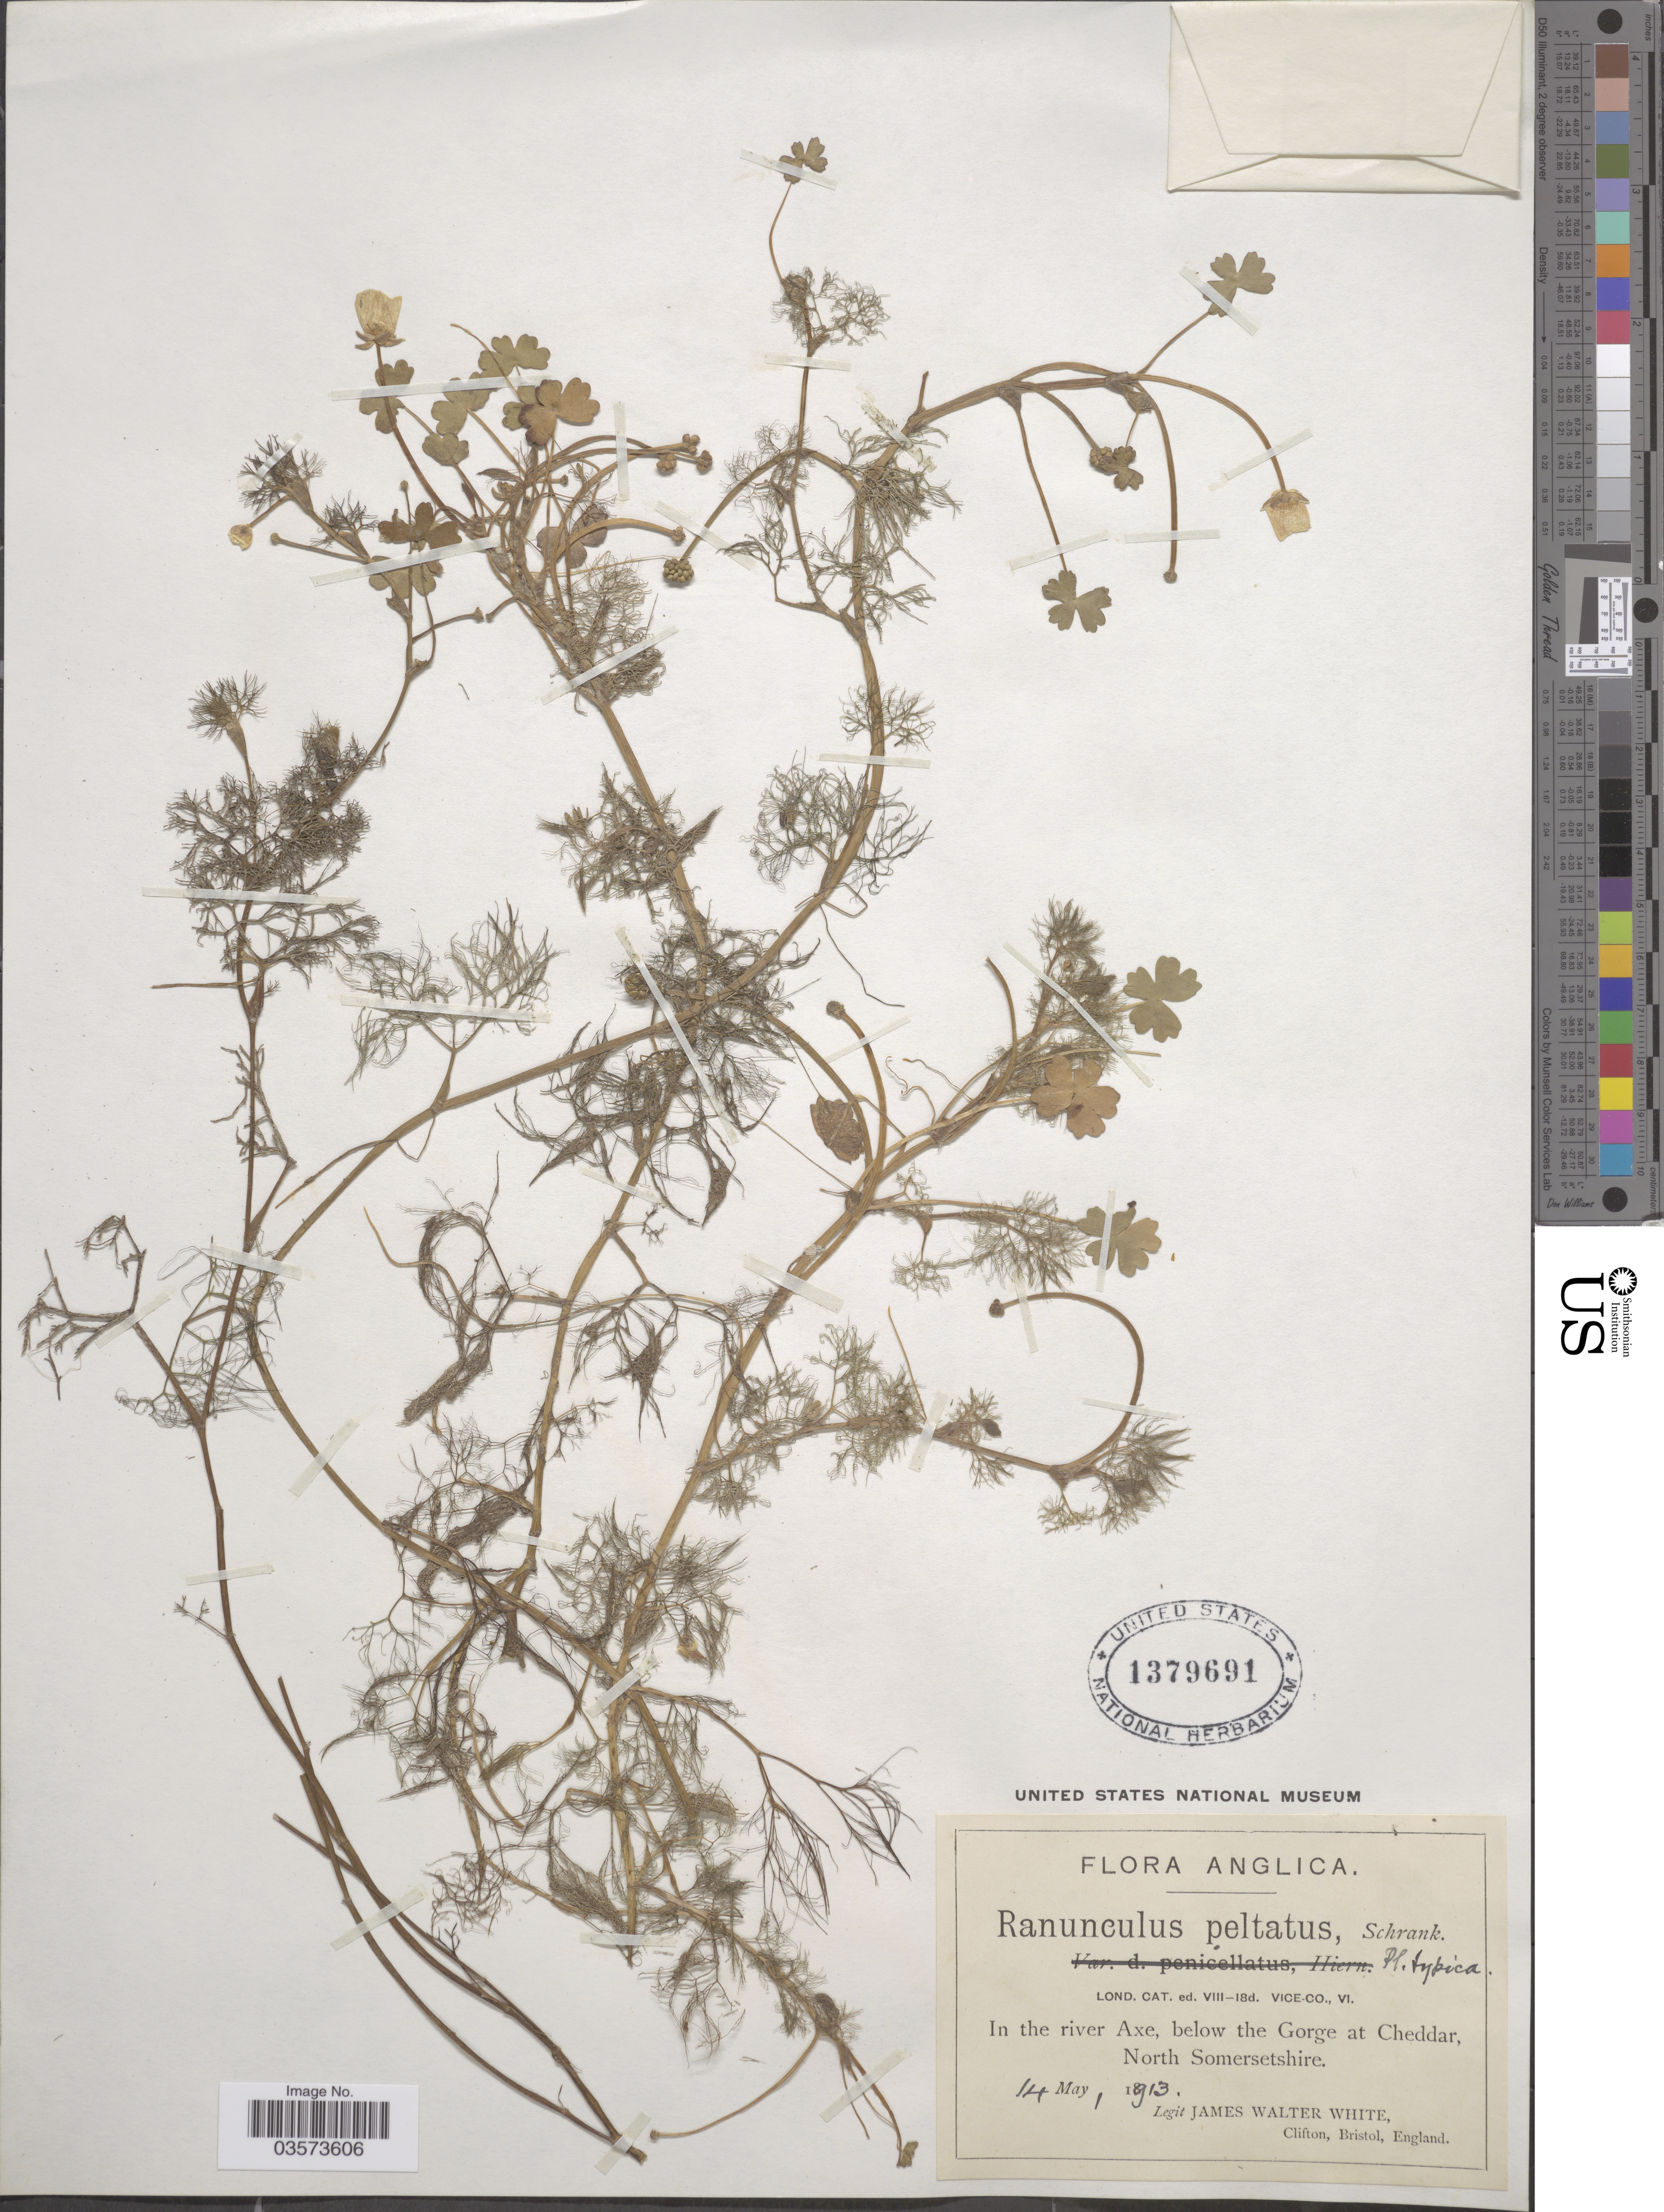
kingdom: Plantae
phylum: Tracheophyta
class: Magnoliopsida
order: Ranunculales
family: Ranunculaceae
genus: Ranunculus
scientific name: Ranunculus peltatus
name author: Schrank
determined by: Strong, Mark T., (BOT), Smithsonian Institution - National Museum of Natural History (UNITED STATES)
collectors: J. W. White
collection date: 1913-05-14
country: United Kingdom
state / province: England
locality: Anglica. In the river Axe, below the Gorge at Cheddar, North Somersetshire.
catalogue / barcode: US 1379691